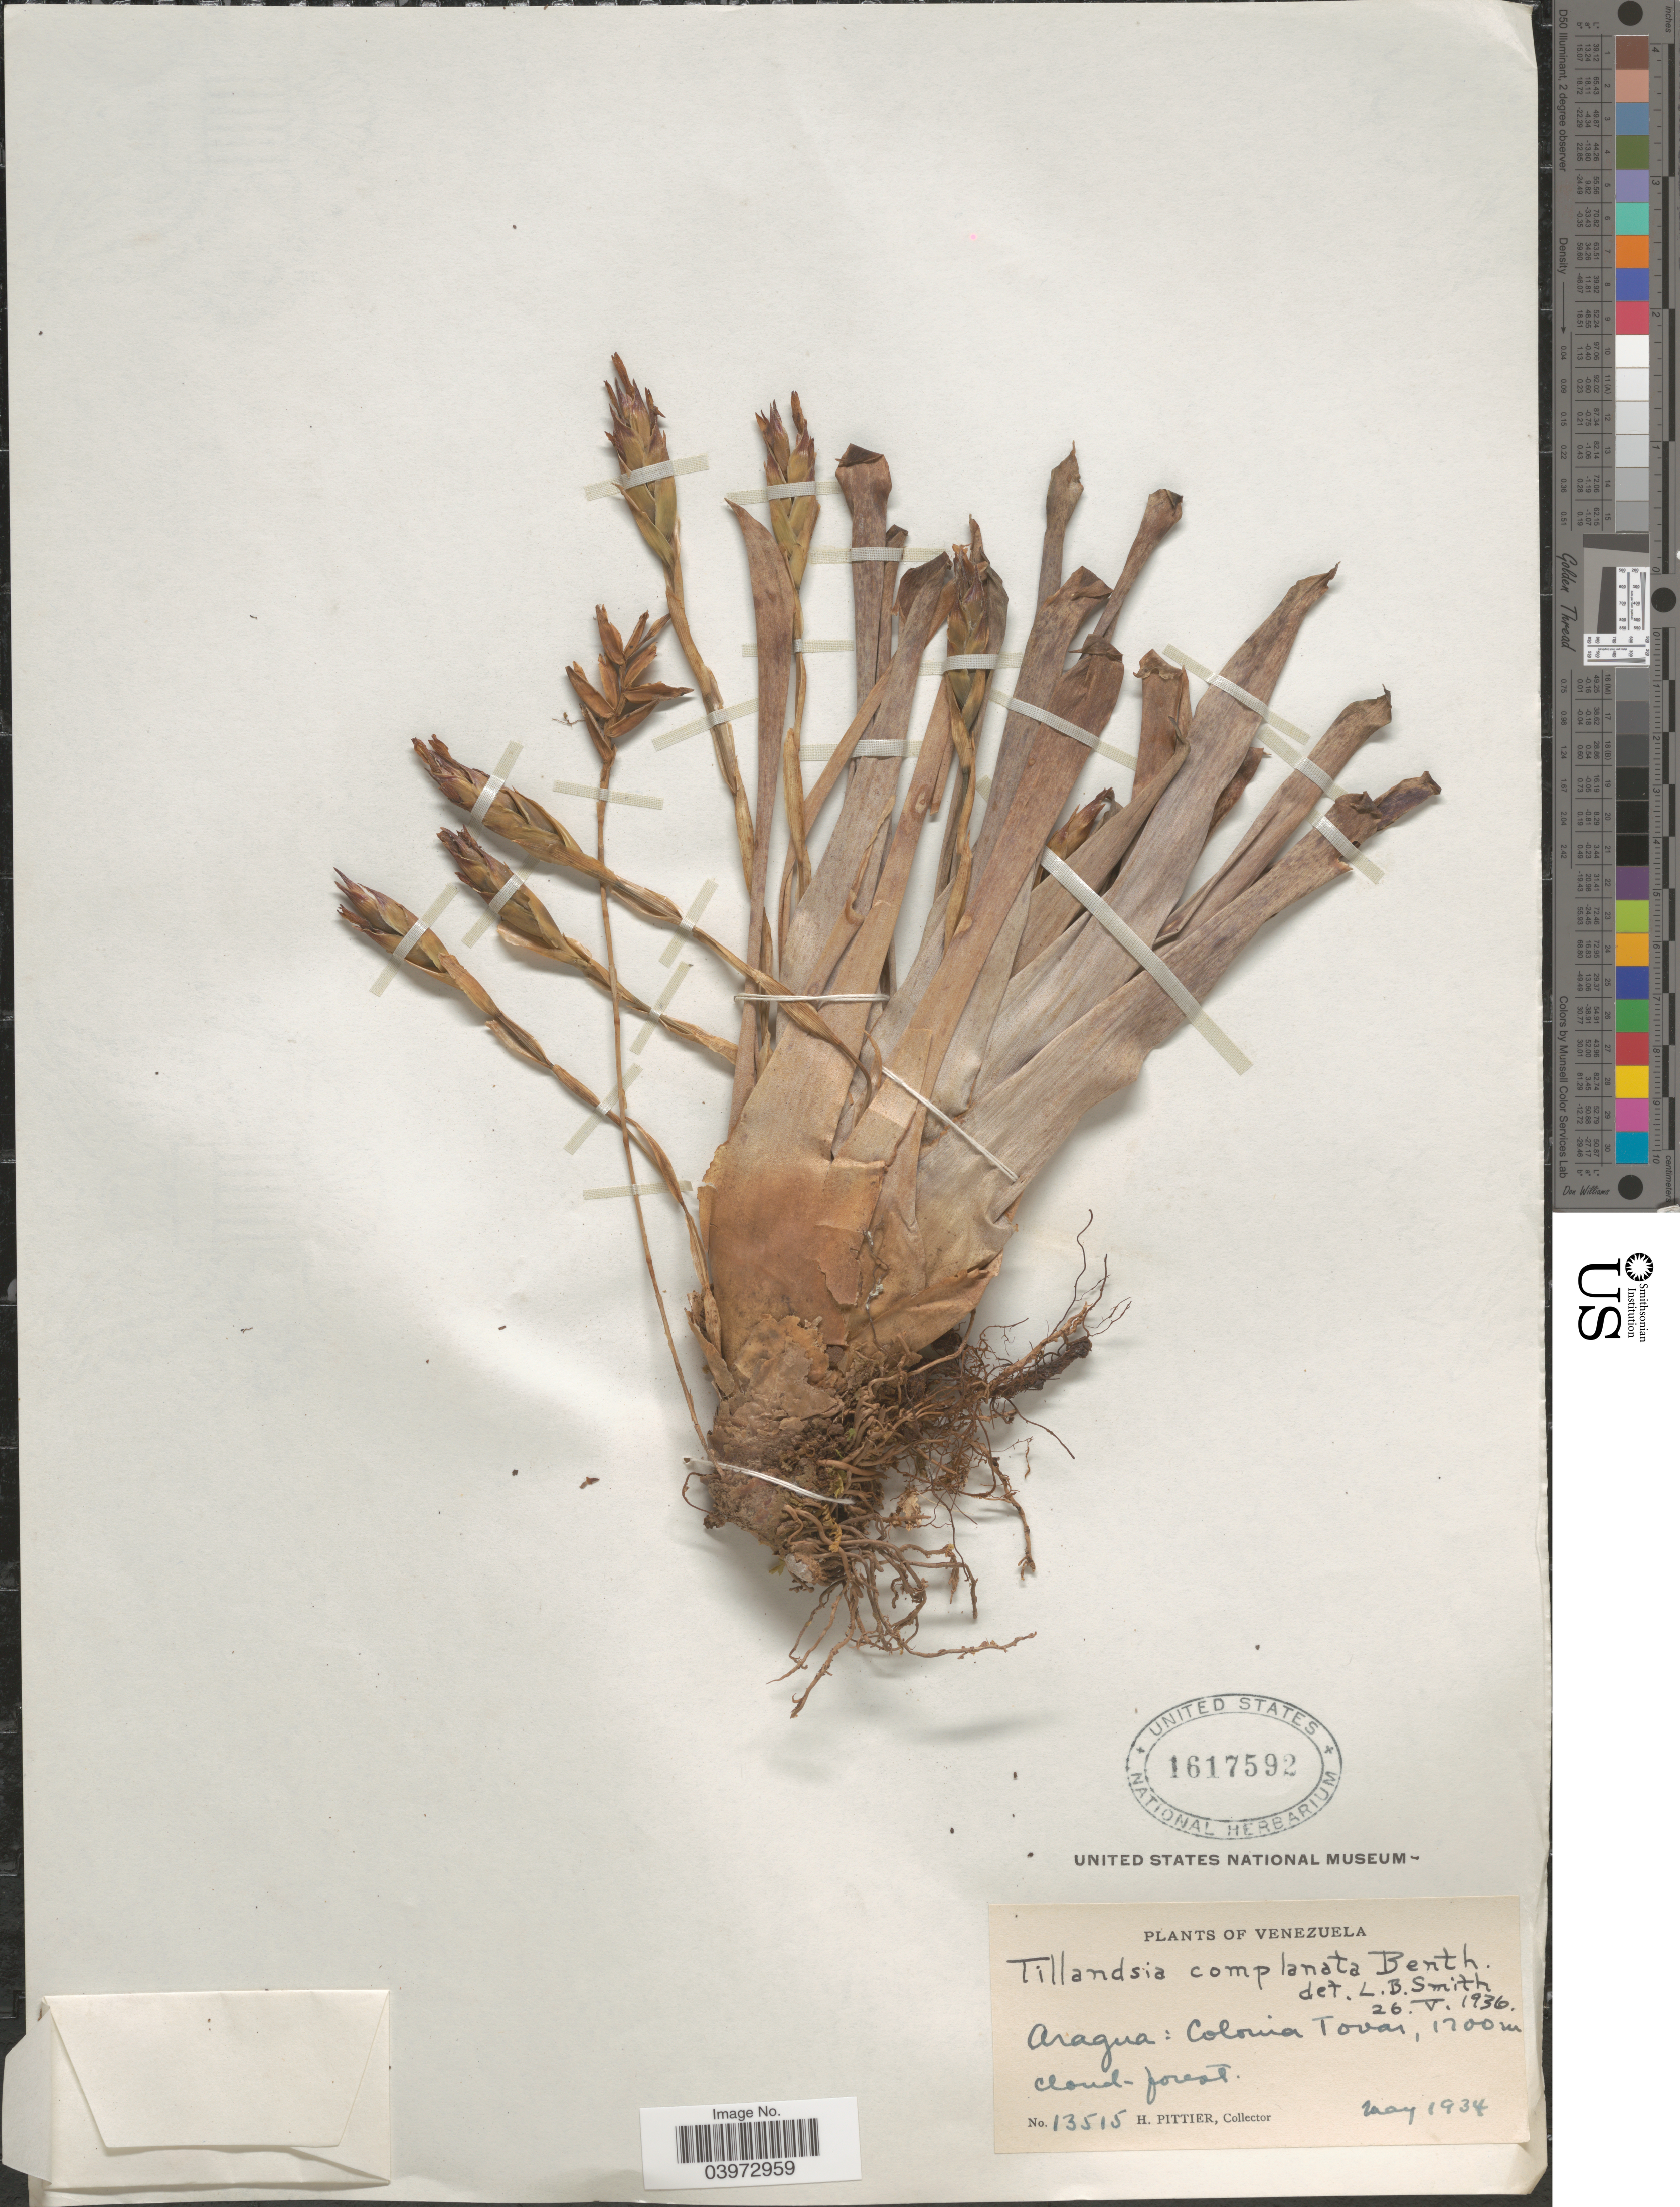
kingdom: Plantae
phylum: Tracheophyta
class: Liliopsida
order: Poales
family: Bromeliaceae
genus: Tillandsia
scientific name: Tillandsia complanata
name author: Benth.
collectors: H. F. Pittier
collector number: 13515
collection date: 1934-05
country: Venezuela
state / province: Aragua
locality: Colonia Tovar.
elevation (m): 1700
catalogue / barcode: US 1617592